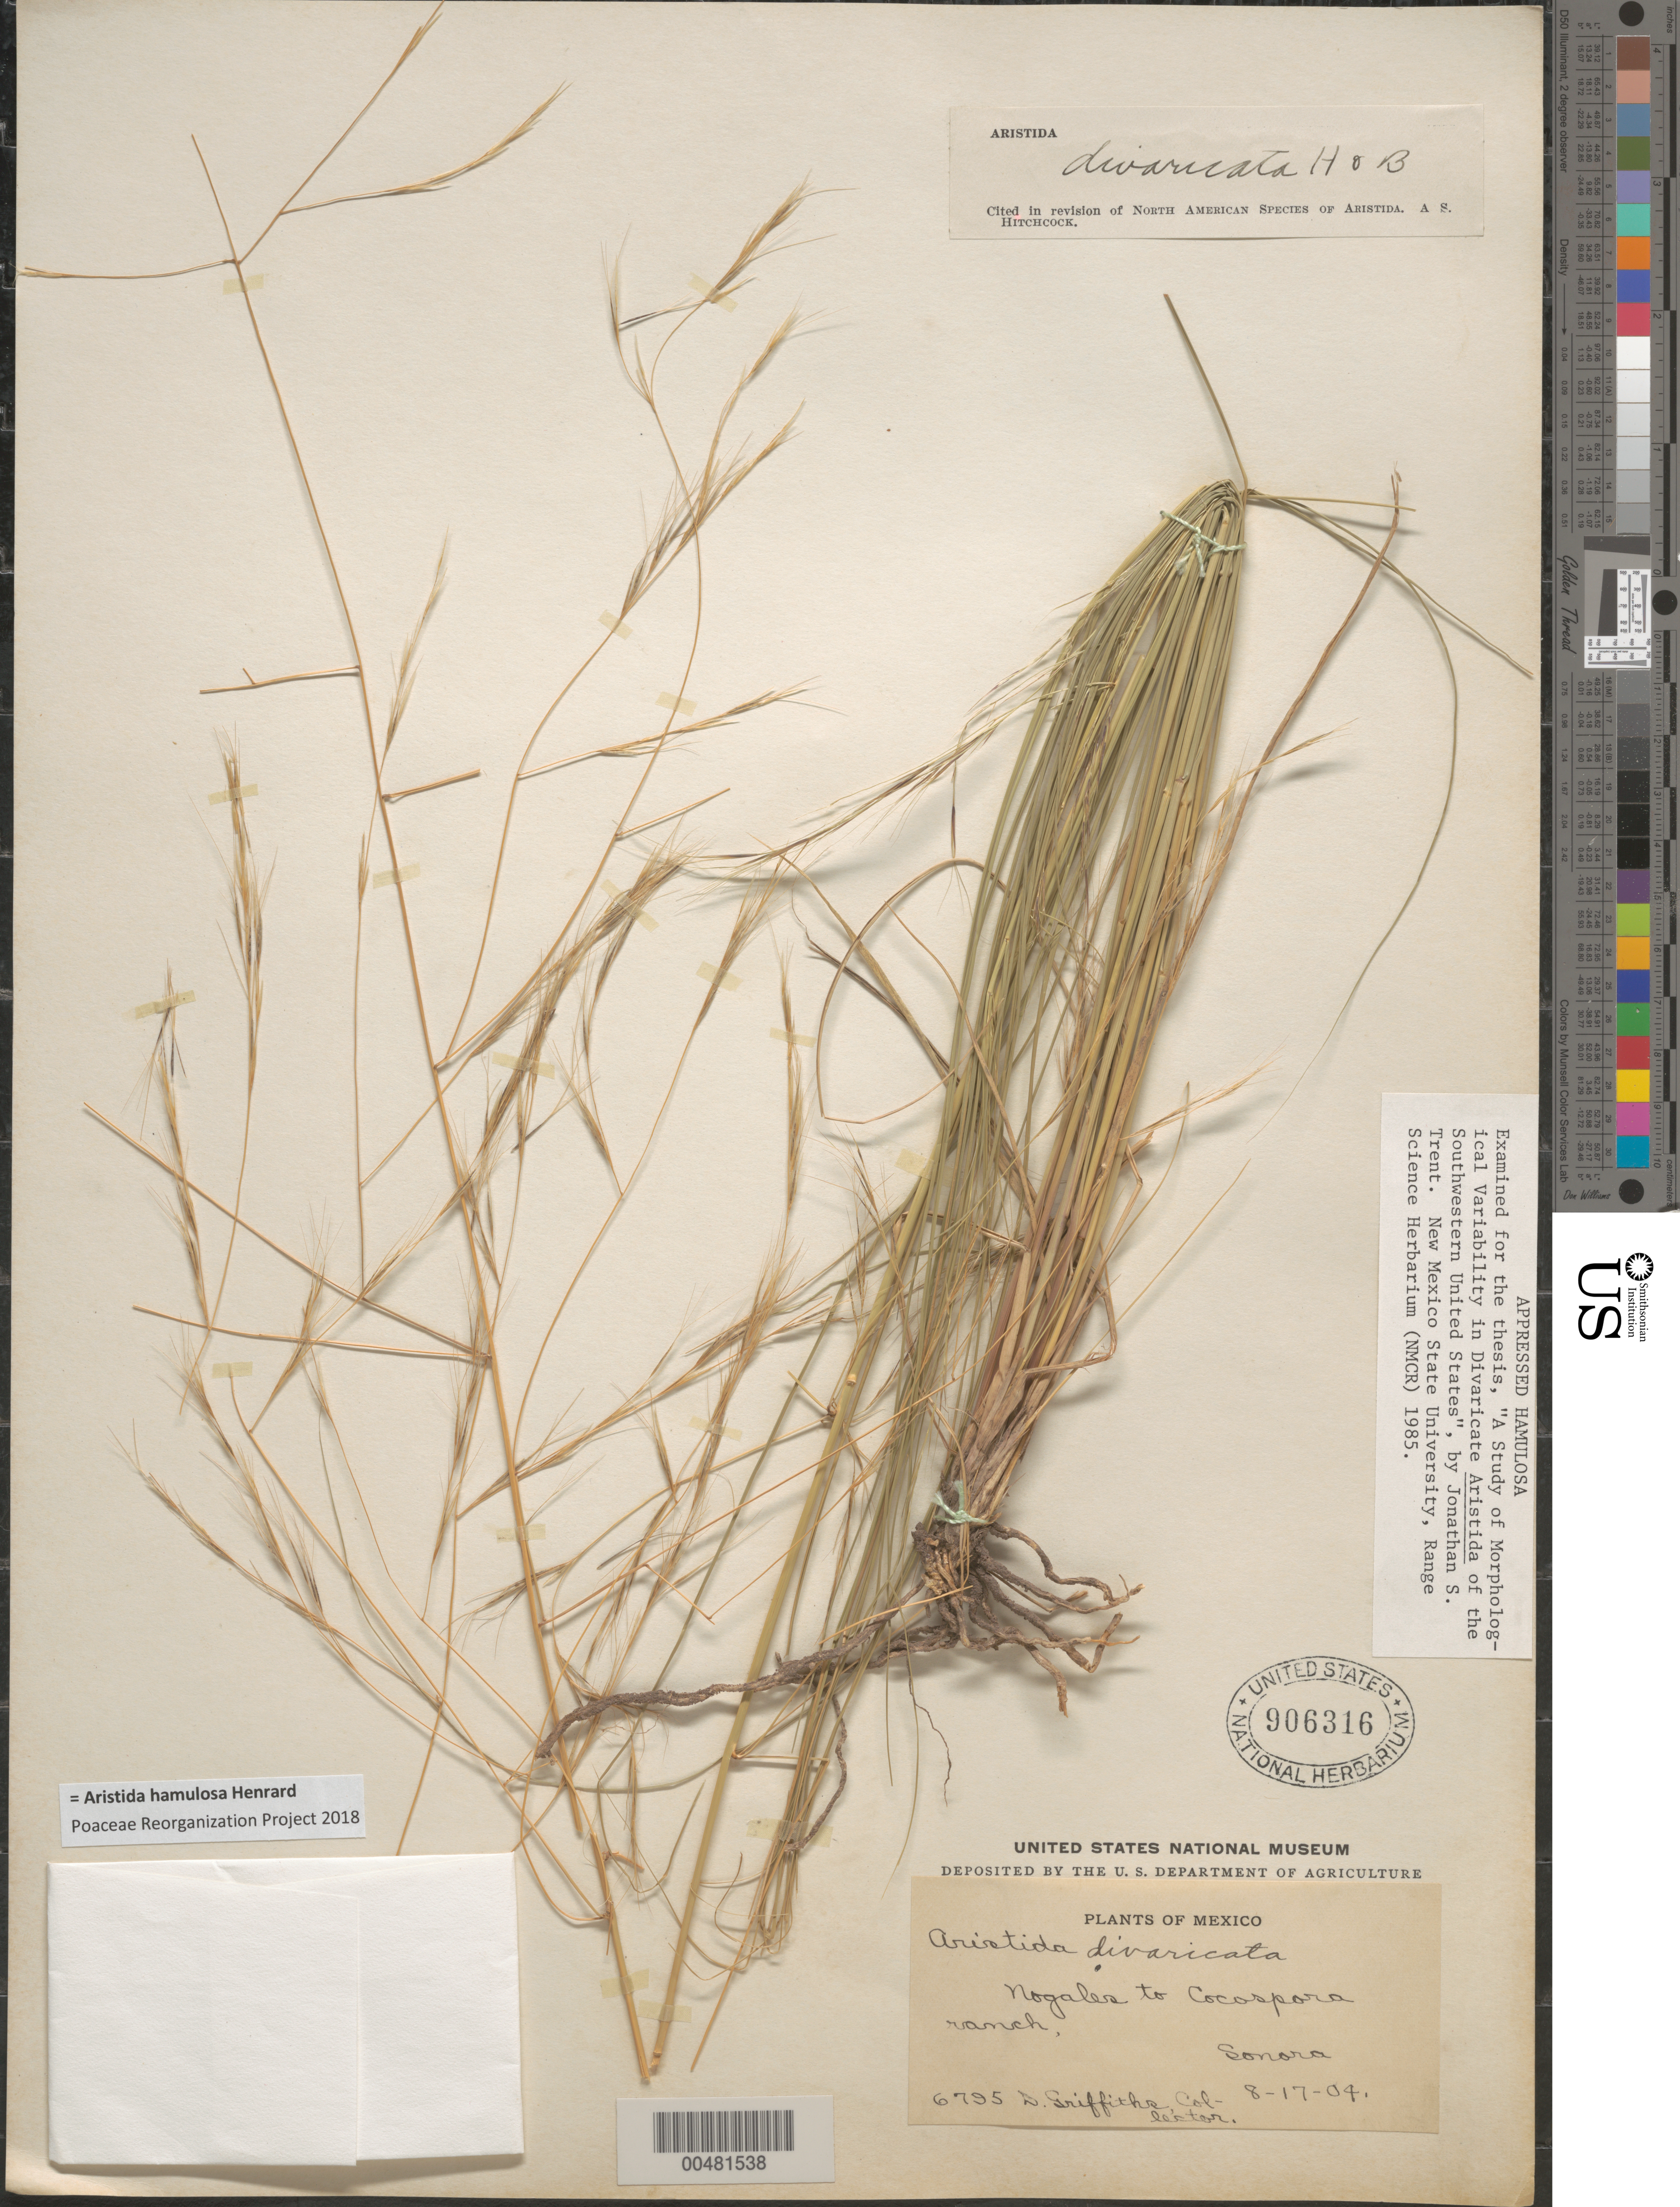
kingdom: Plantae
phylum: Tracheophyta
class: Liliopsida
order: Poales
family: Poaceae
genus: Aristida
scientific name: Aristida hamulosa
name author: Henr.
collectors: D. Griffiths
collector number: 6795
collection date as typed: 17 Aug 1904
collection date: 1904-08-17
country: Mexico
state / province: Sonora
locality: Nogales to Cocospora ranch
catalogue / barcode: US 906316